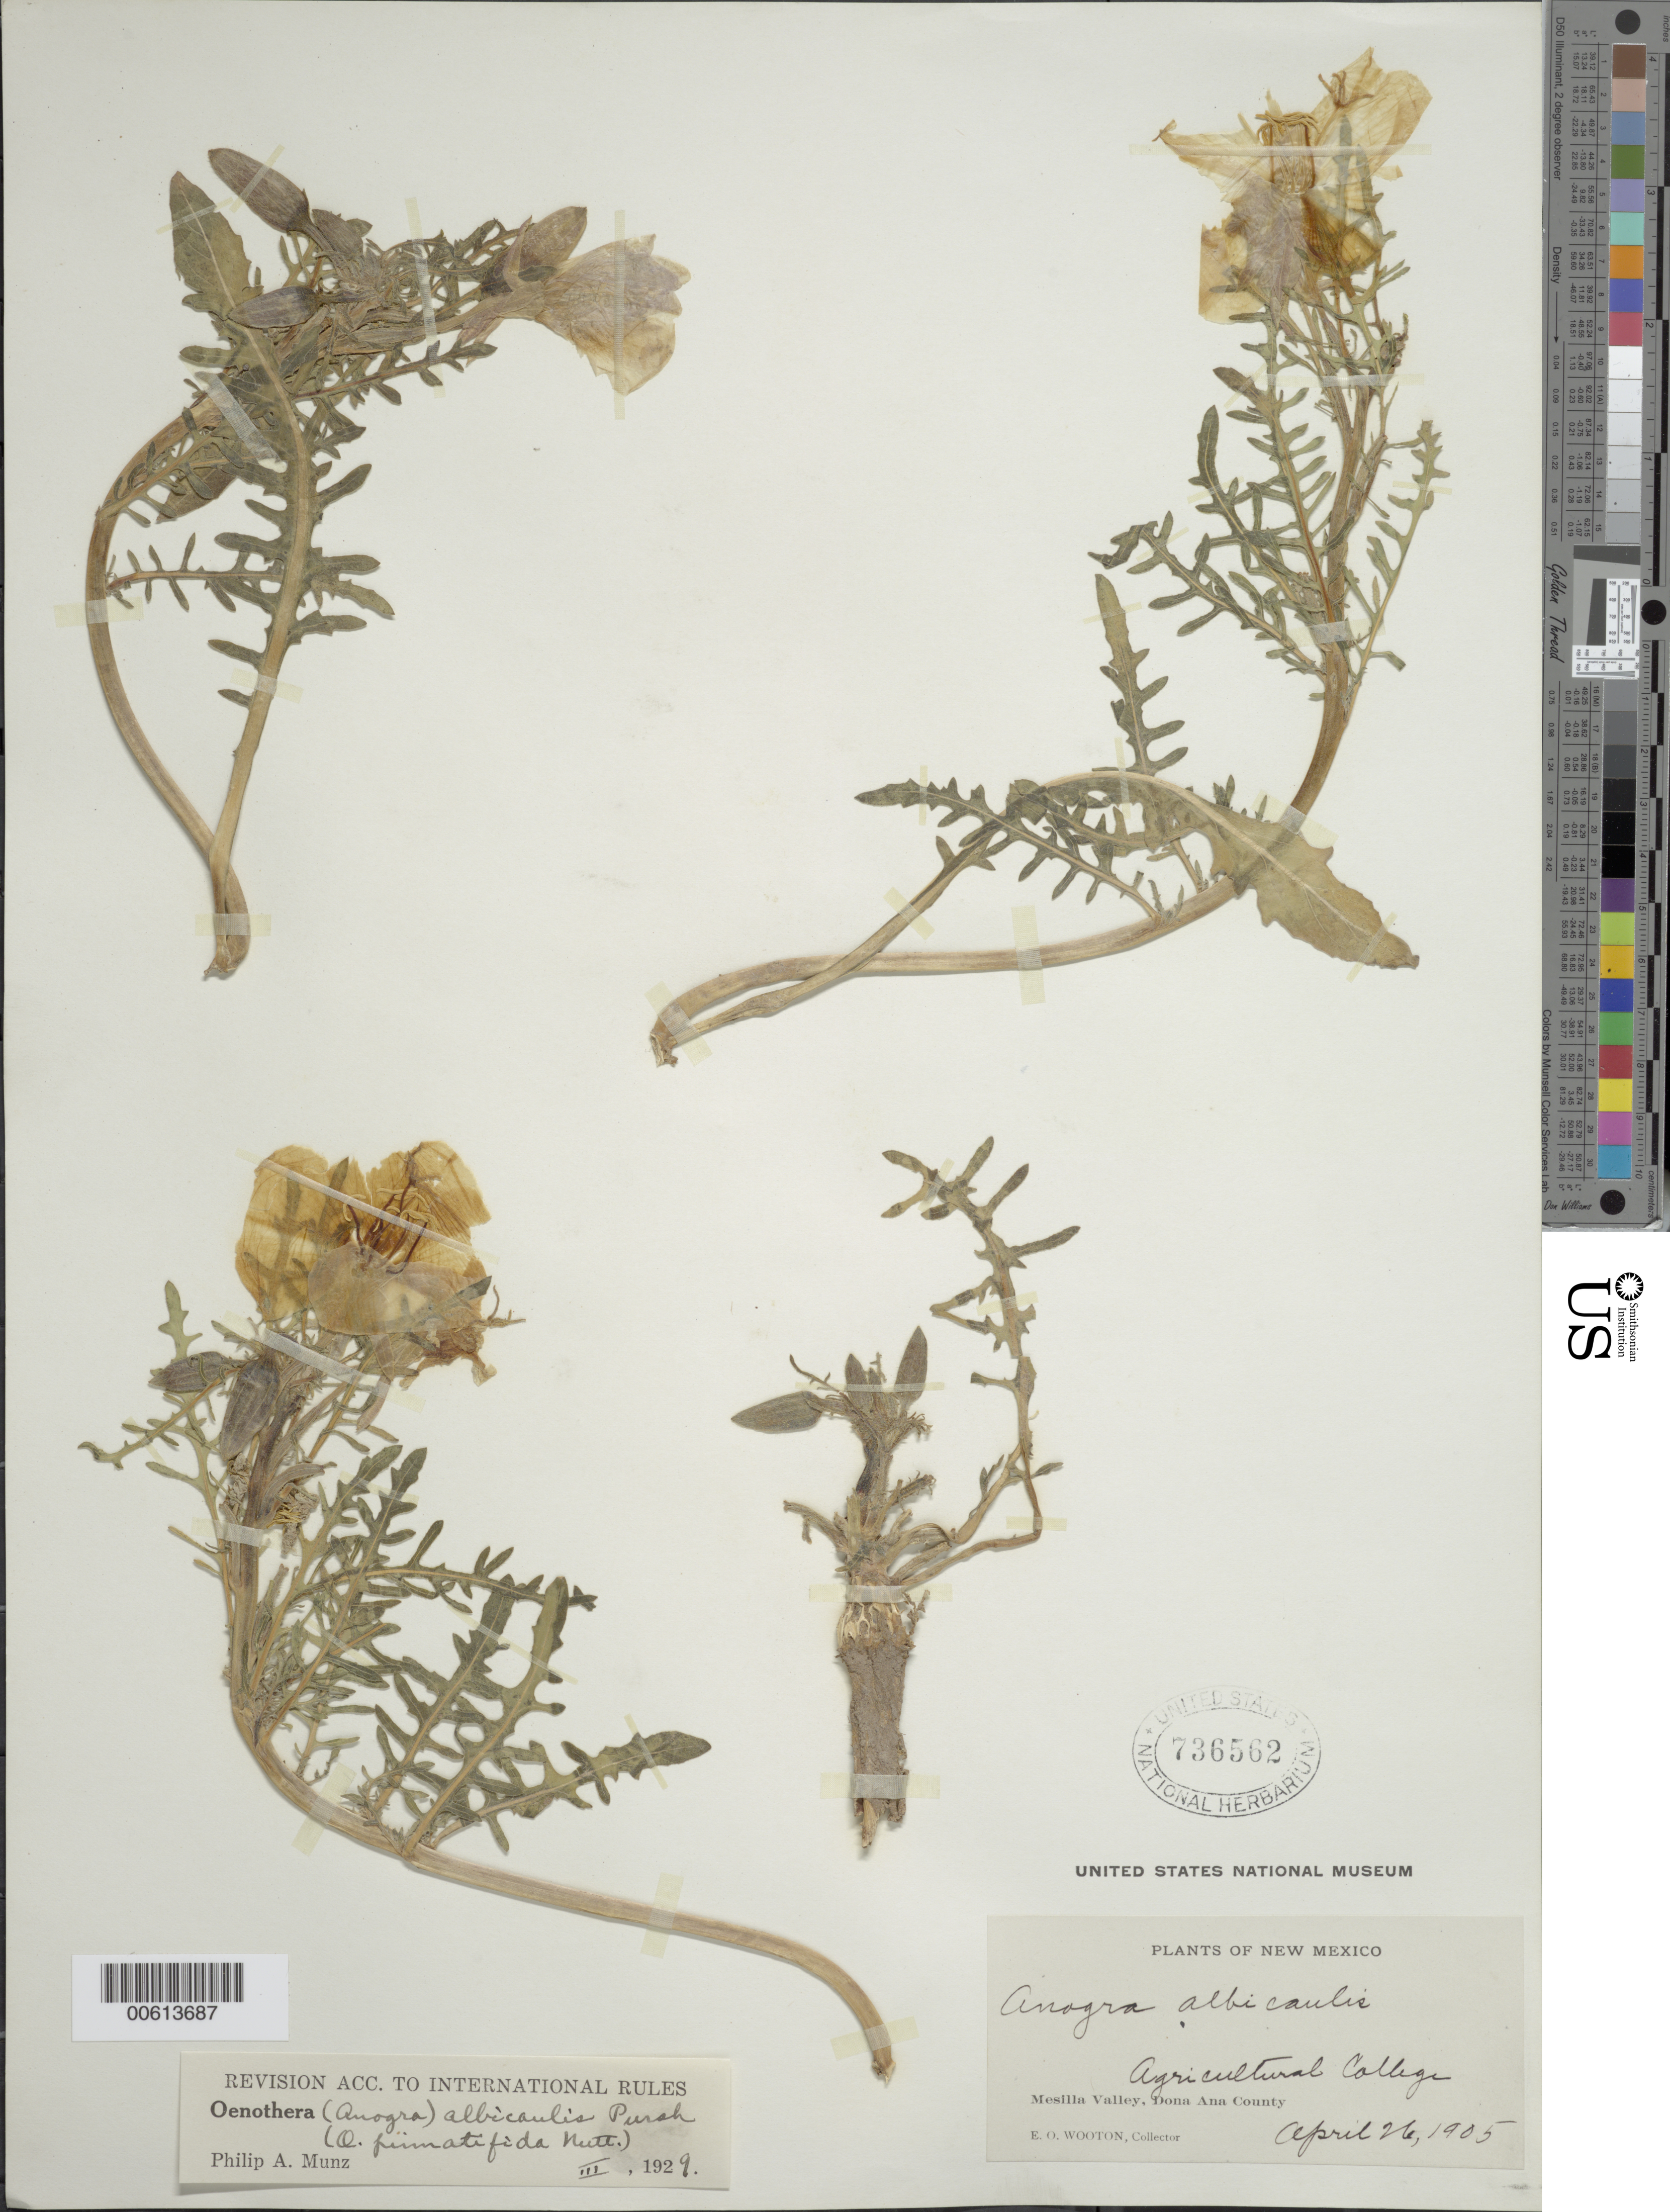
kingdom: Plantae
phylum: Tracheophyta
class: Magnoliopsida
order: Myrtales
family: Onagraceae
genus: Oenothera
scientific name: Oenothera albicaulis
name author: Pursh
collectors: E. O. Wooton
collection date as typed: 26 Apr 1905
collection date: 1905-04-26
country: United States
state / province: New Mexico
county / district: Dona Ana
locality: Mesilla Valley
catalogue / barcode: US 736562